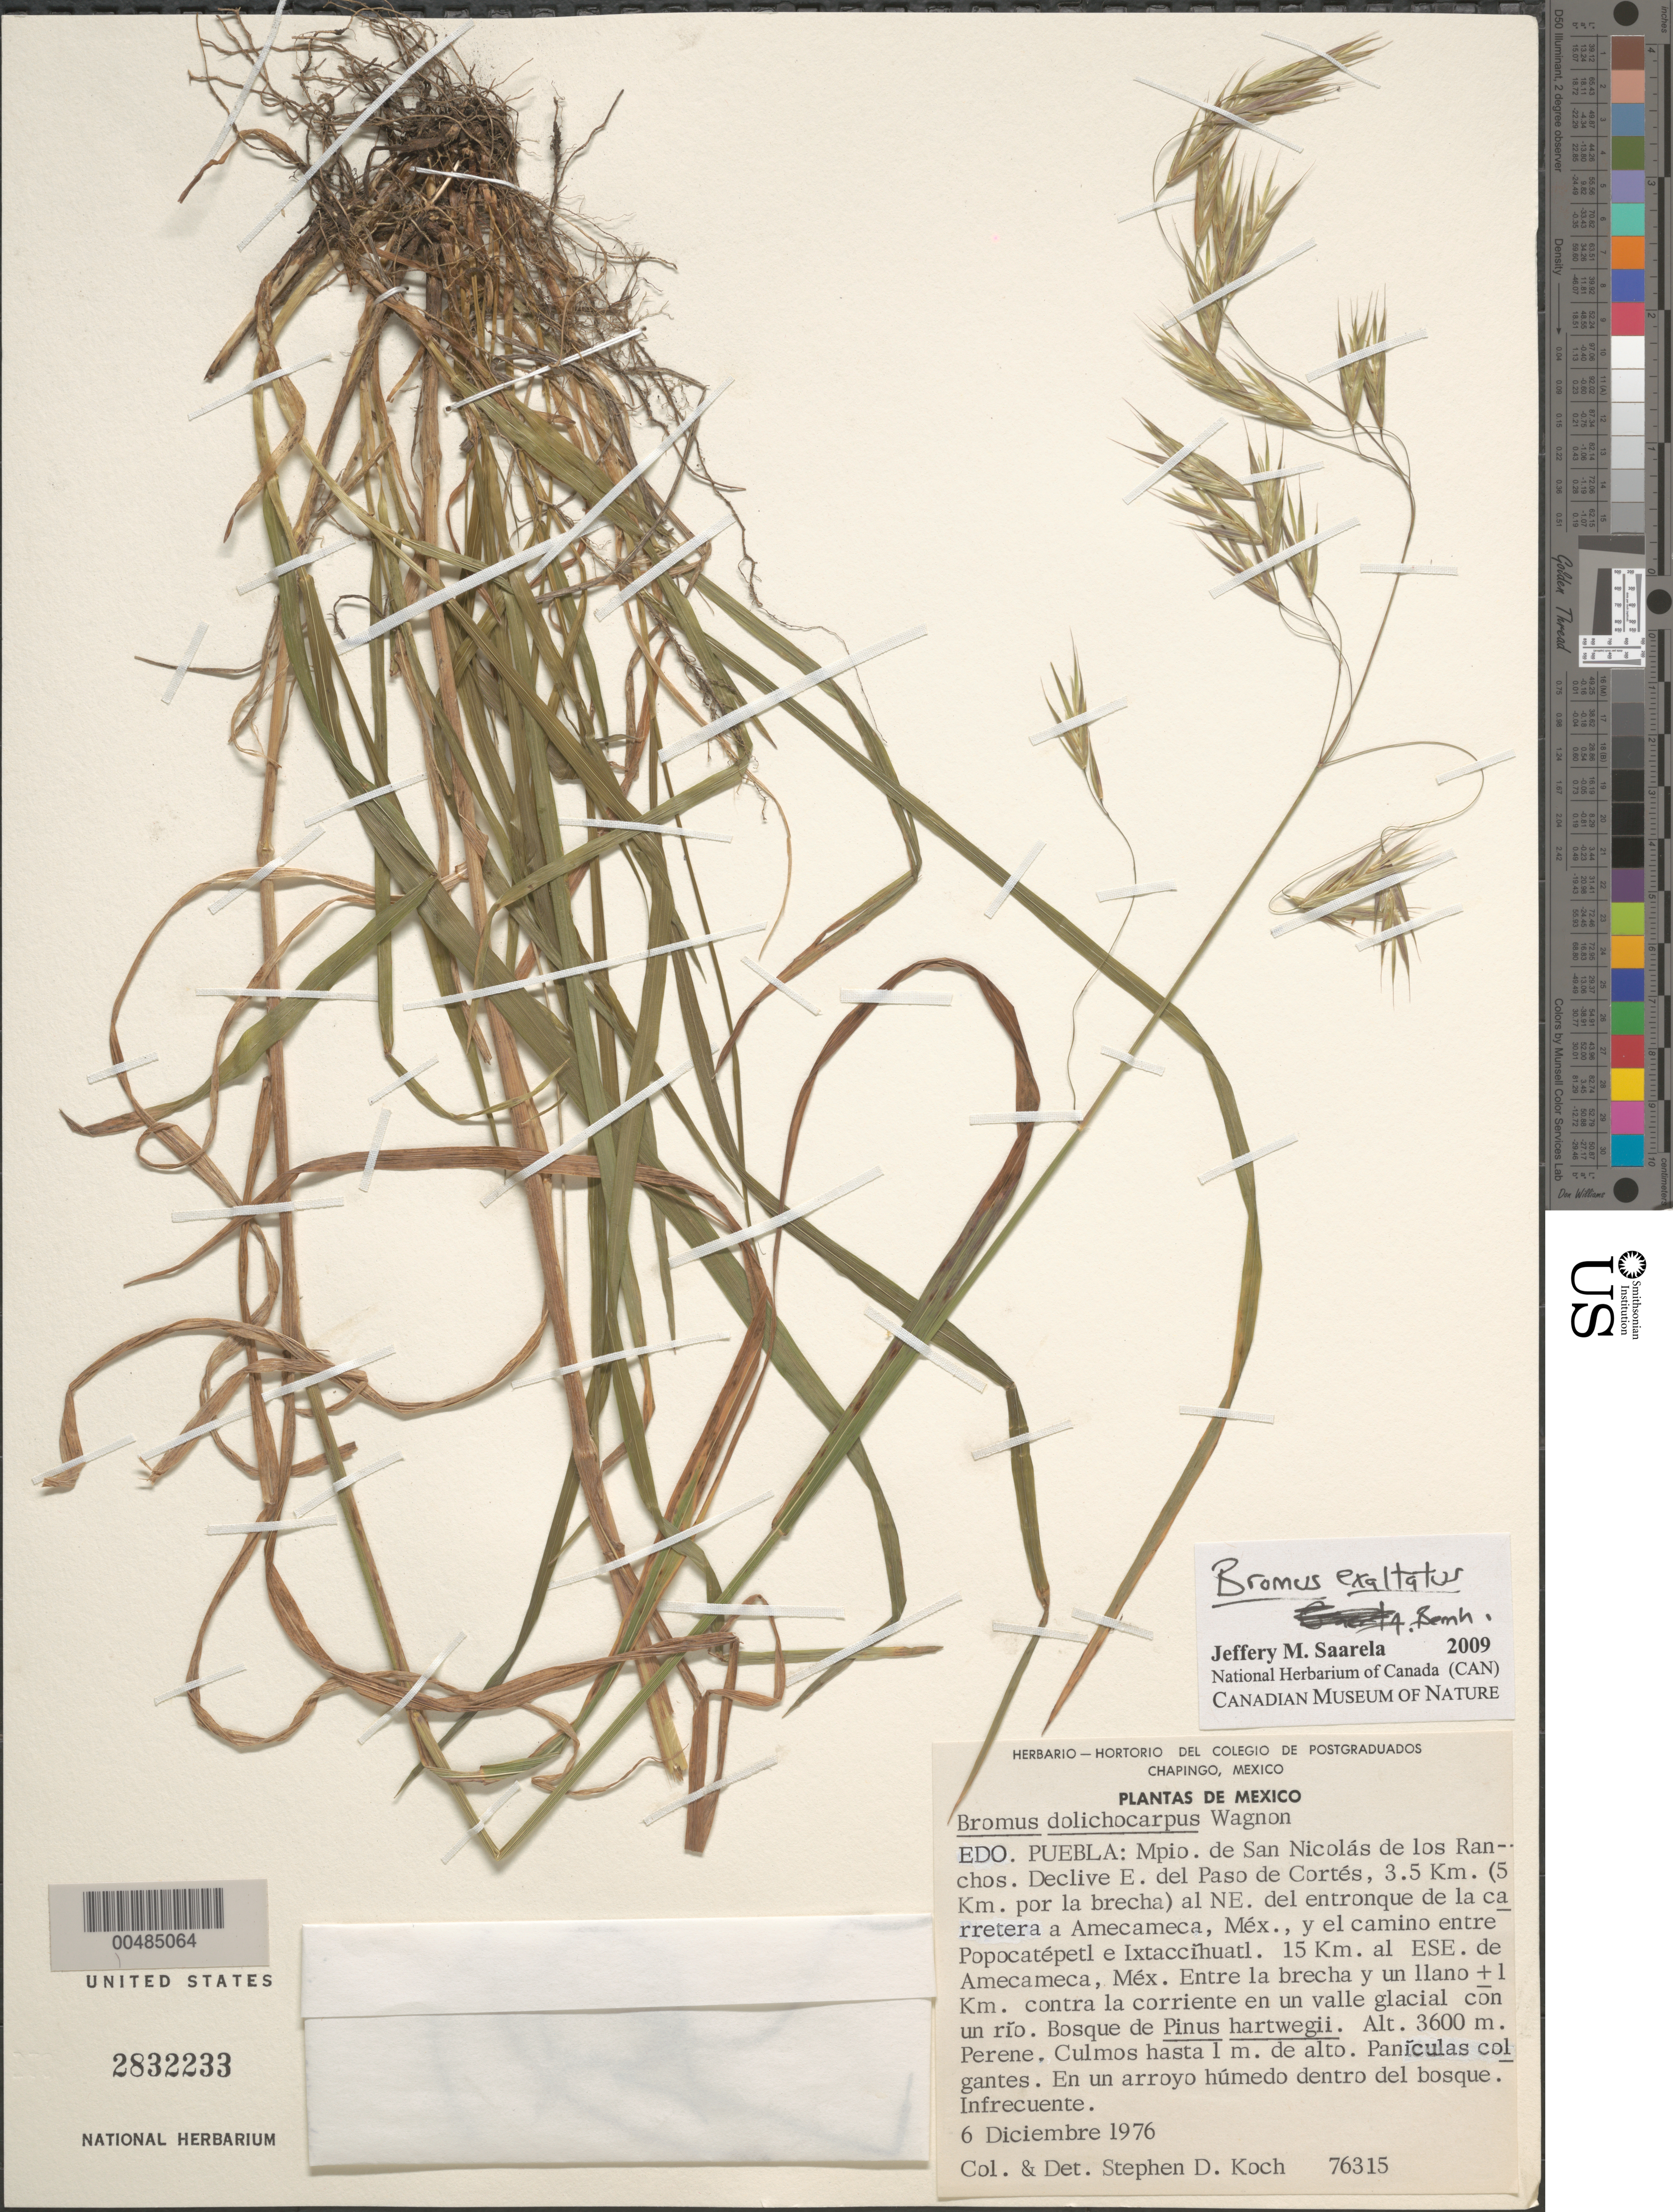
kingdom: Plantae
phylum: Tracheophyta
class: Liliopsida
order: Poales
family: Poaceae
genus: Bromus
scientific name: Bromus exaltatus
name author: Bernhardi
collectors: S. D. Koch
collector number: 76315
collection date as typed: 6 Dec 1976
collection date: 1976-12-06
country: Mexico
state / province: Puebla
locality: Mpio. de San Nicol s de los Ranchos, Declive E del Paso de Cort‚s, 3.5 km (5 km por la brecha) al NE del entronque de la...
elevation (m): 3600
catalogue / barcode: US 2832233